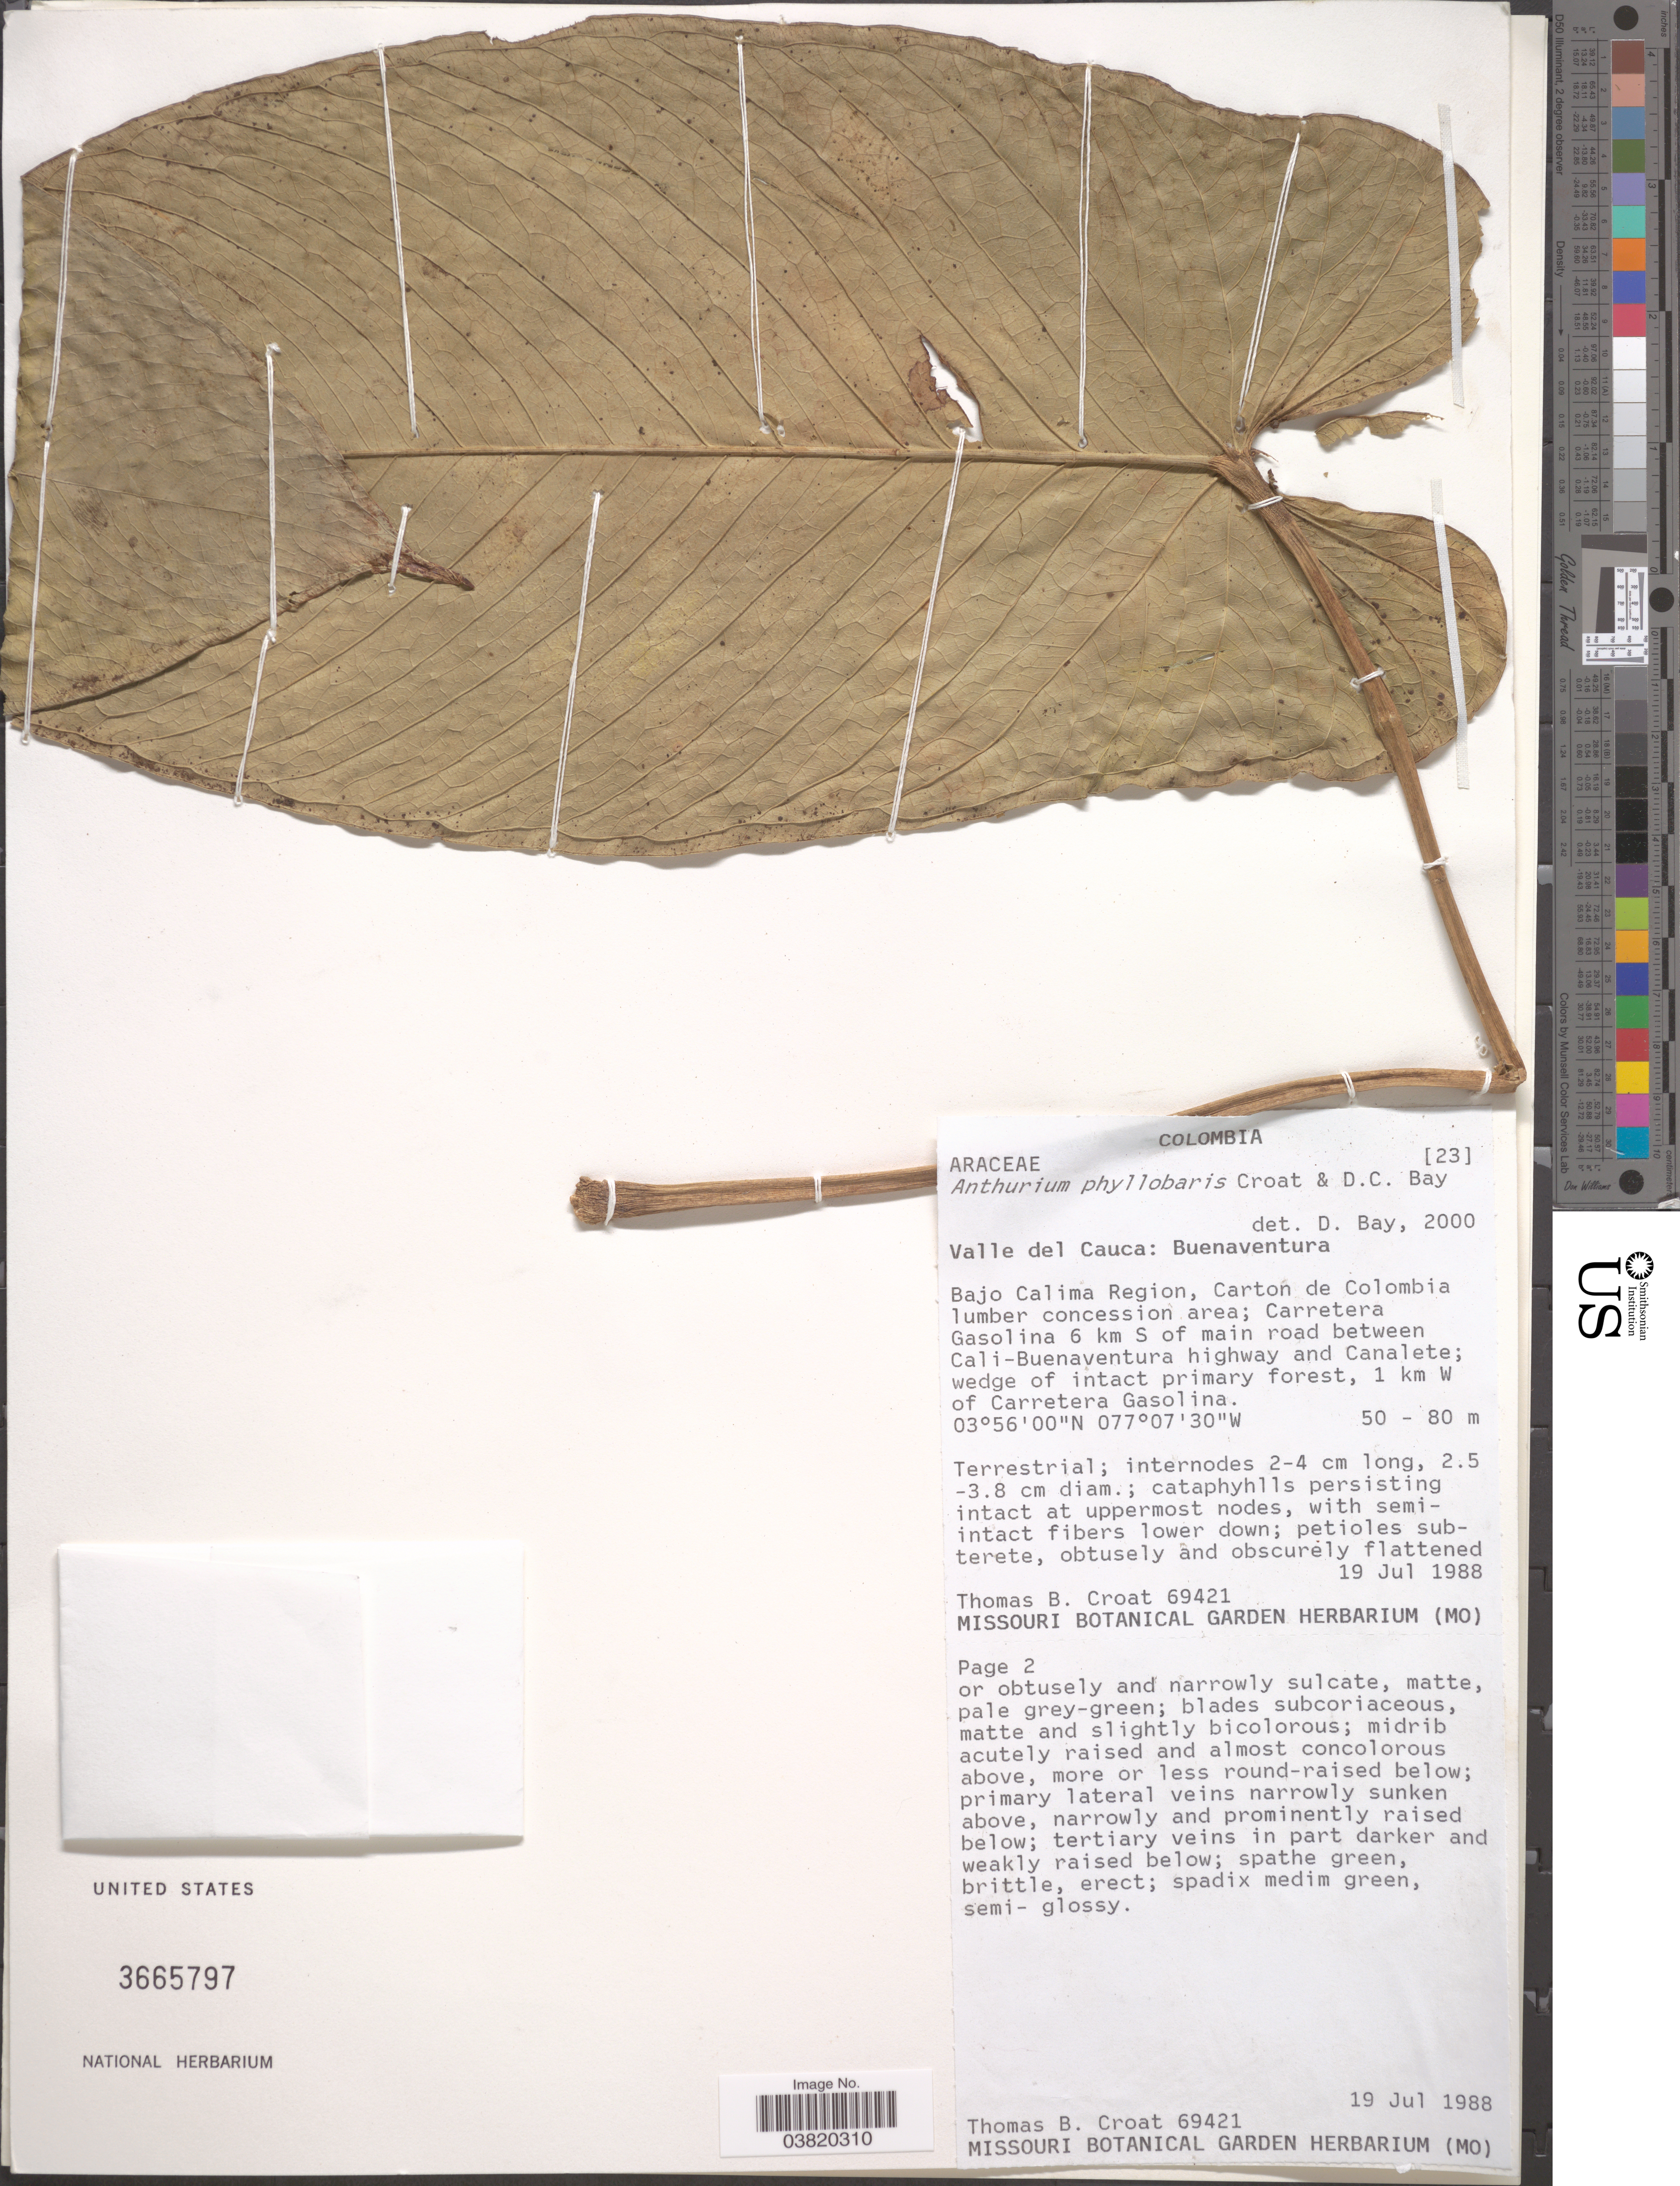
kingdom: Plantae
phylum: Tracheophyta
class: Liliopsida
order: Alismatales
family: Araceae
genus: Anthurium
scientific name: Anthurium phyllobaris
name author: Croat & D.C. Bay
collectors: T. B. Croat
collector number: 69421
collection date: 1988-07-19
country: Colombia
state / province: Valle del Cauca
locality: Buenaventura. Bajo Calima Region, Carton de Colombia lumber concession area; Carretera Gasolina 6 km S of main road between Cali-Buenaventura highway and Canalete; 1 km W of Carretera Gasolina.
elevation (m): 50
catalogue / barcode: US 3665797